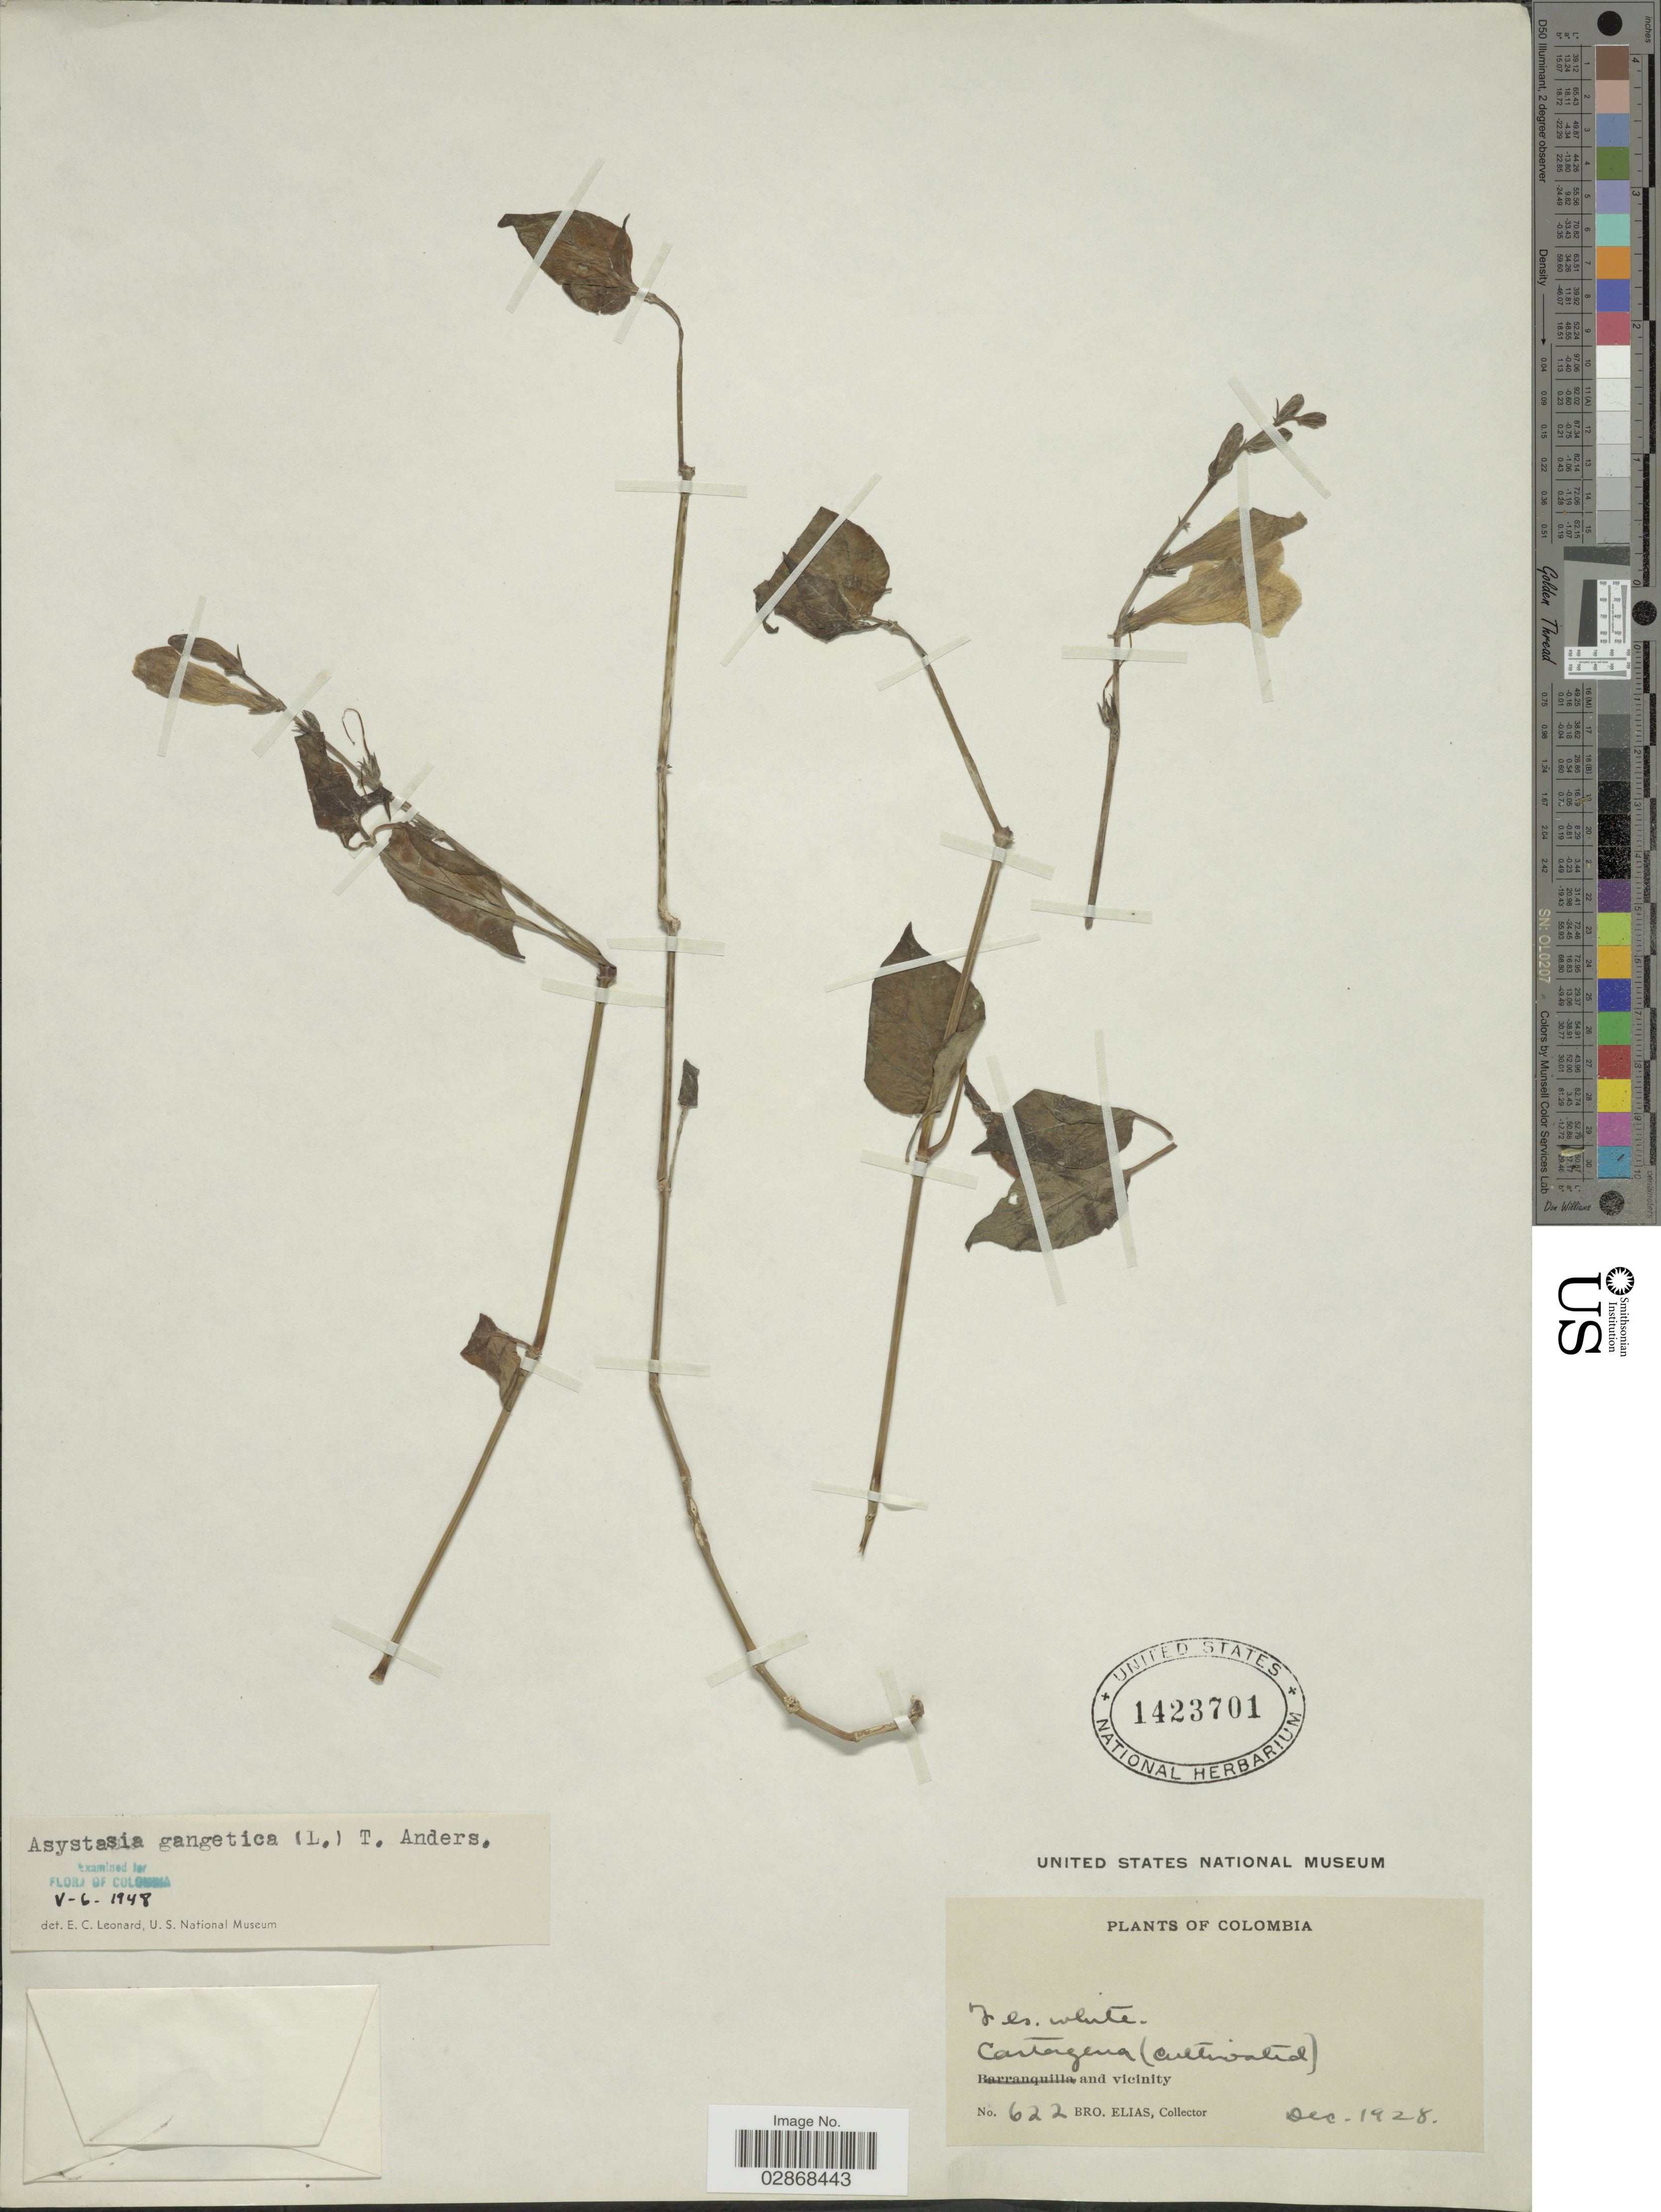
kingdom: Plantae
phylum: Tracheophyta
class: Magnoliopsida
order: Lamiales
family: Acanthaceae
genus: Asystasia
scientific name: Asystasia gangetica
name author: (L.) T. Anderson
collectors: Bro. Elias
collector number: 622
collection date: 1928-12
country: Colombia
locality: Cartagena and vicinity.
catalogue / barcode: US 1423701